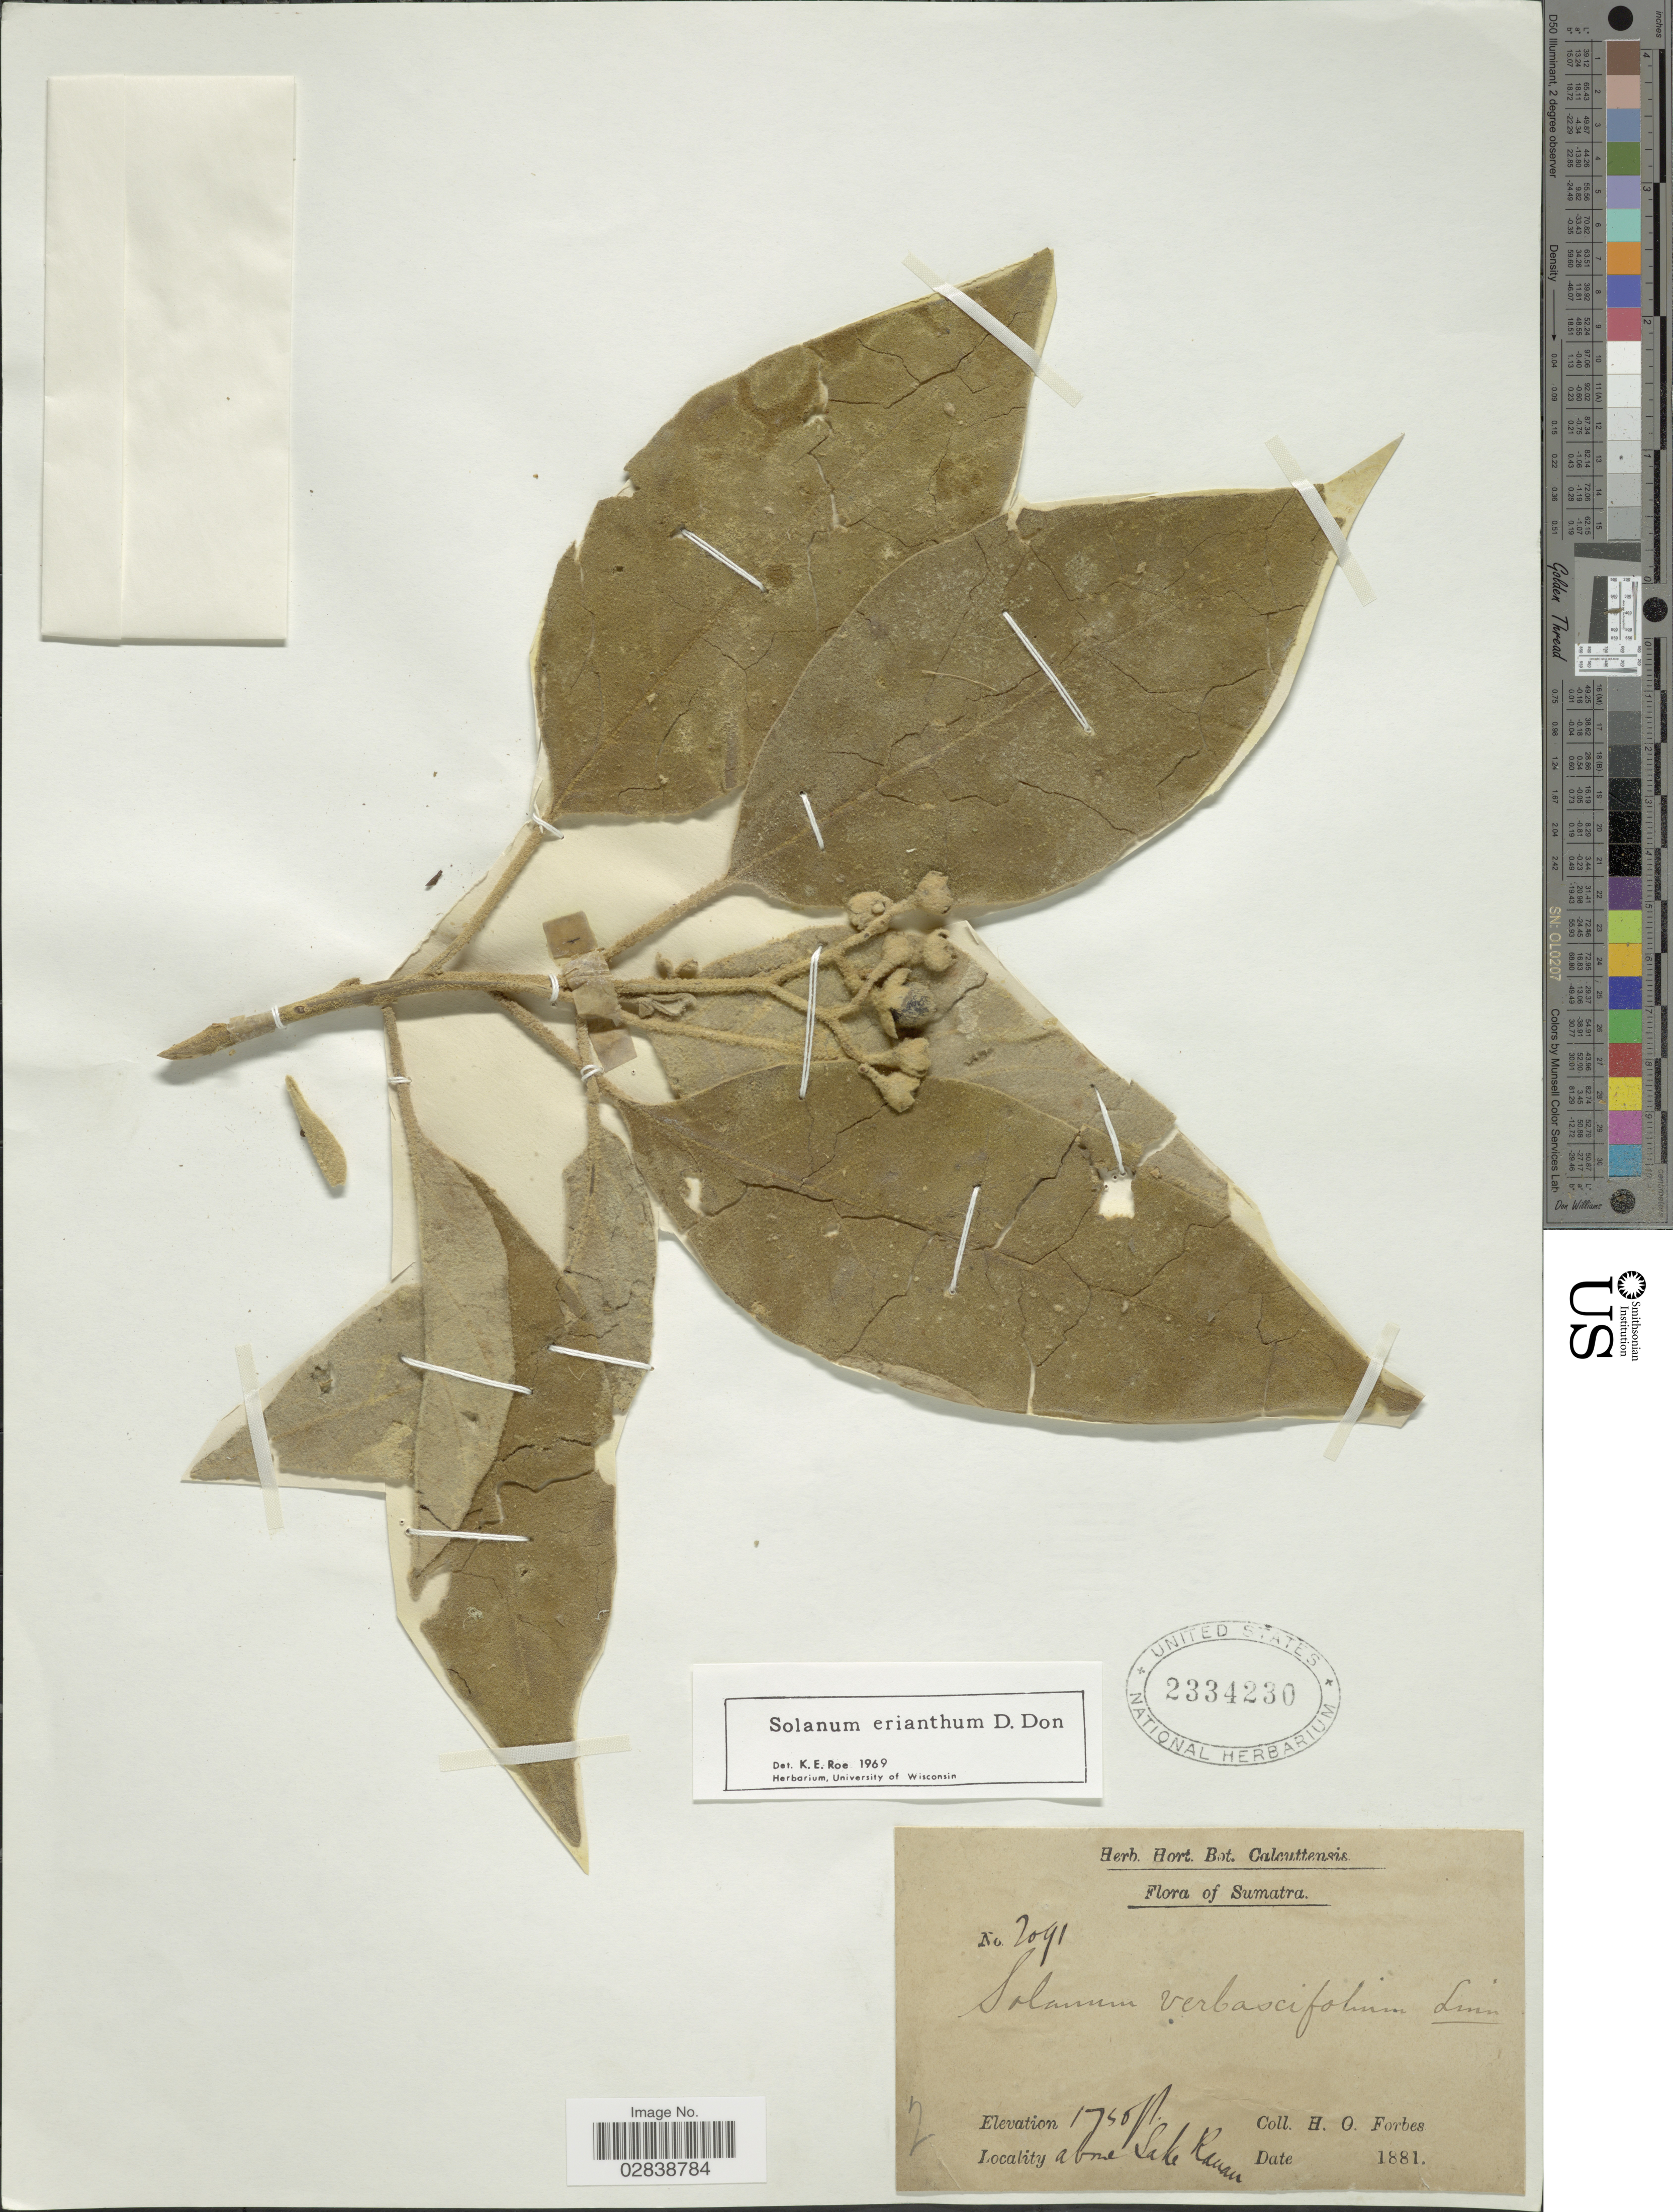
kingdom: Plantae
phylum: Tracheophyta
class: Magnoliopsida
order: Solanales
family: Solanaceae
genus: Solanum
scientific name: Solanum erianthum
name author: D. Don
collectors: H. O. Forbes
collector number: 2091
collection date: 1881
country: Indonesia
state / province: Sumatra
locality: Above Lake Rauan [interpreted]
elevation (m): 533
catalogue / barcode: US 2334230